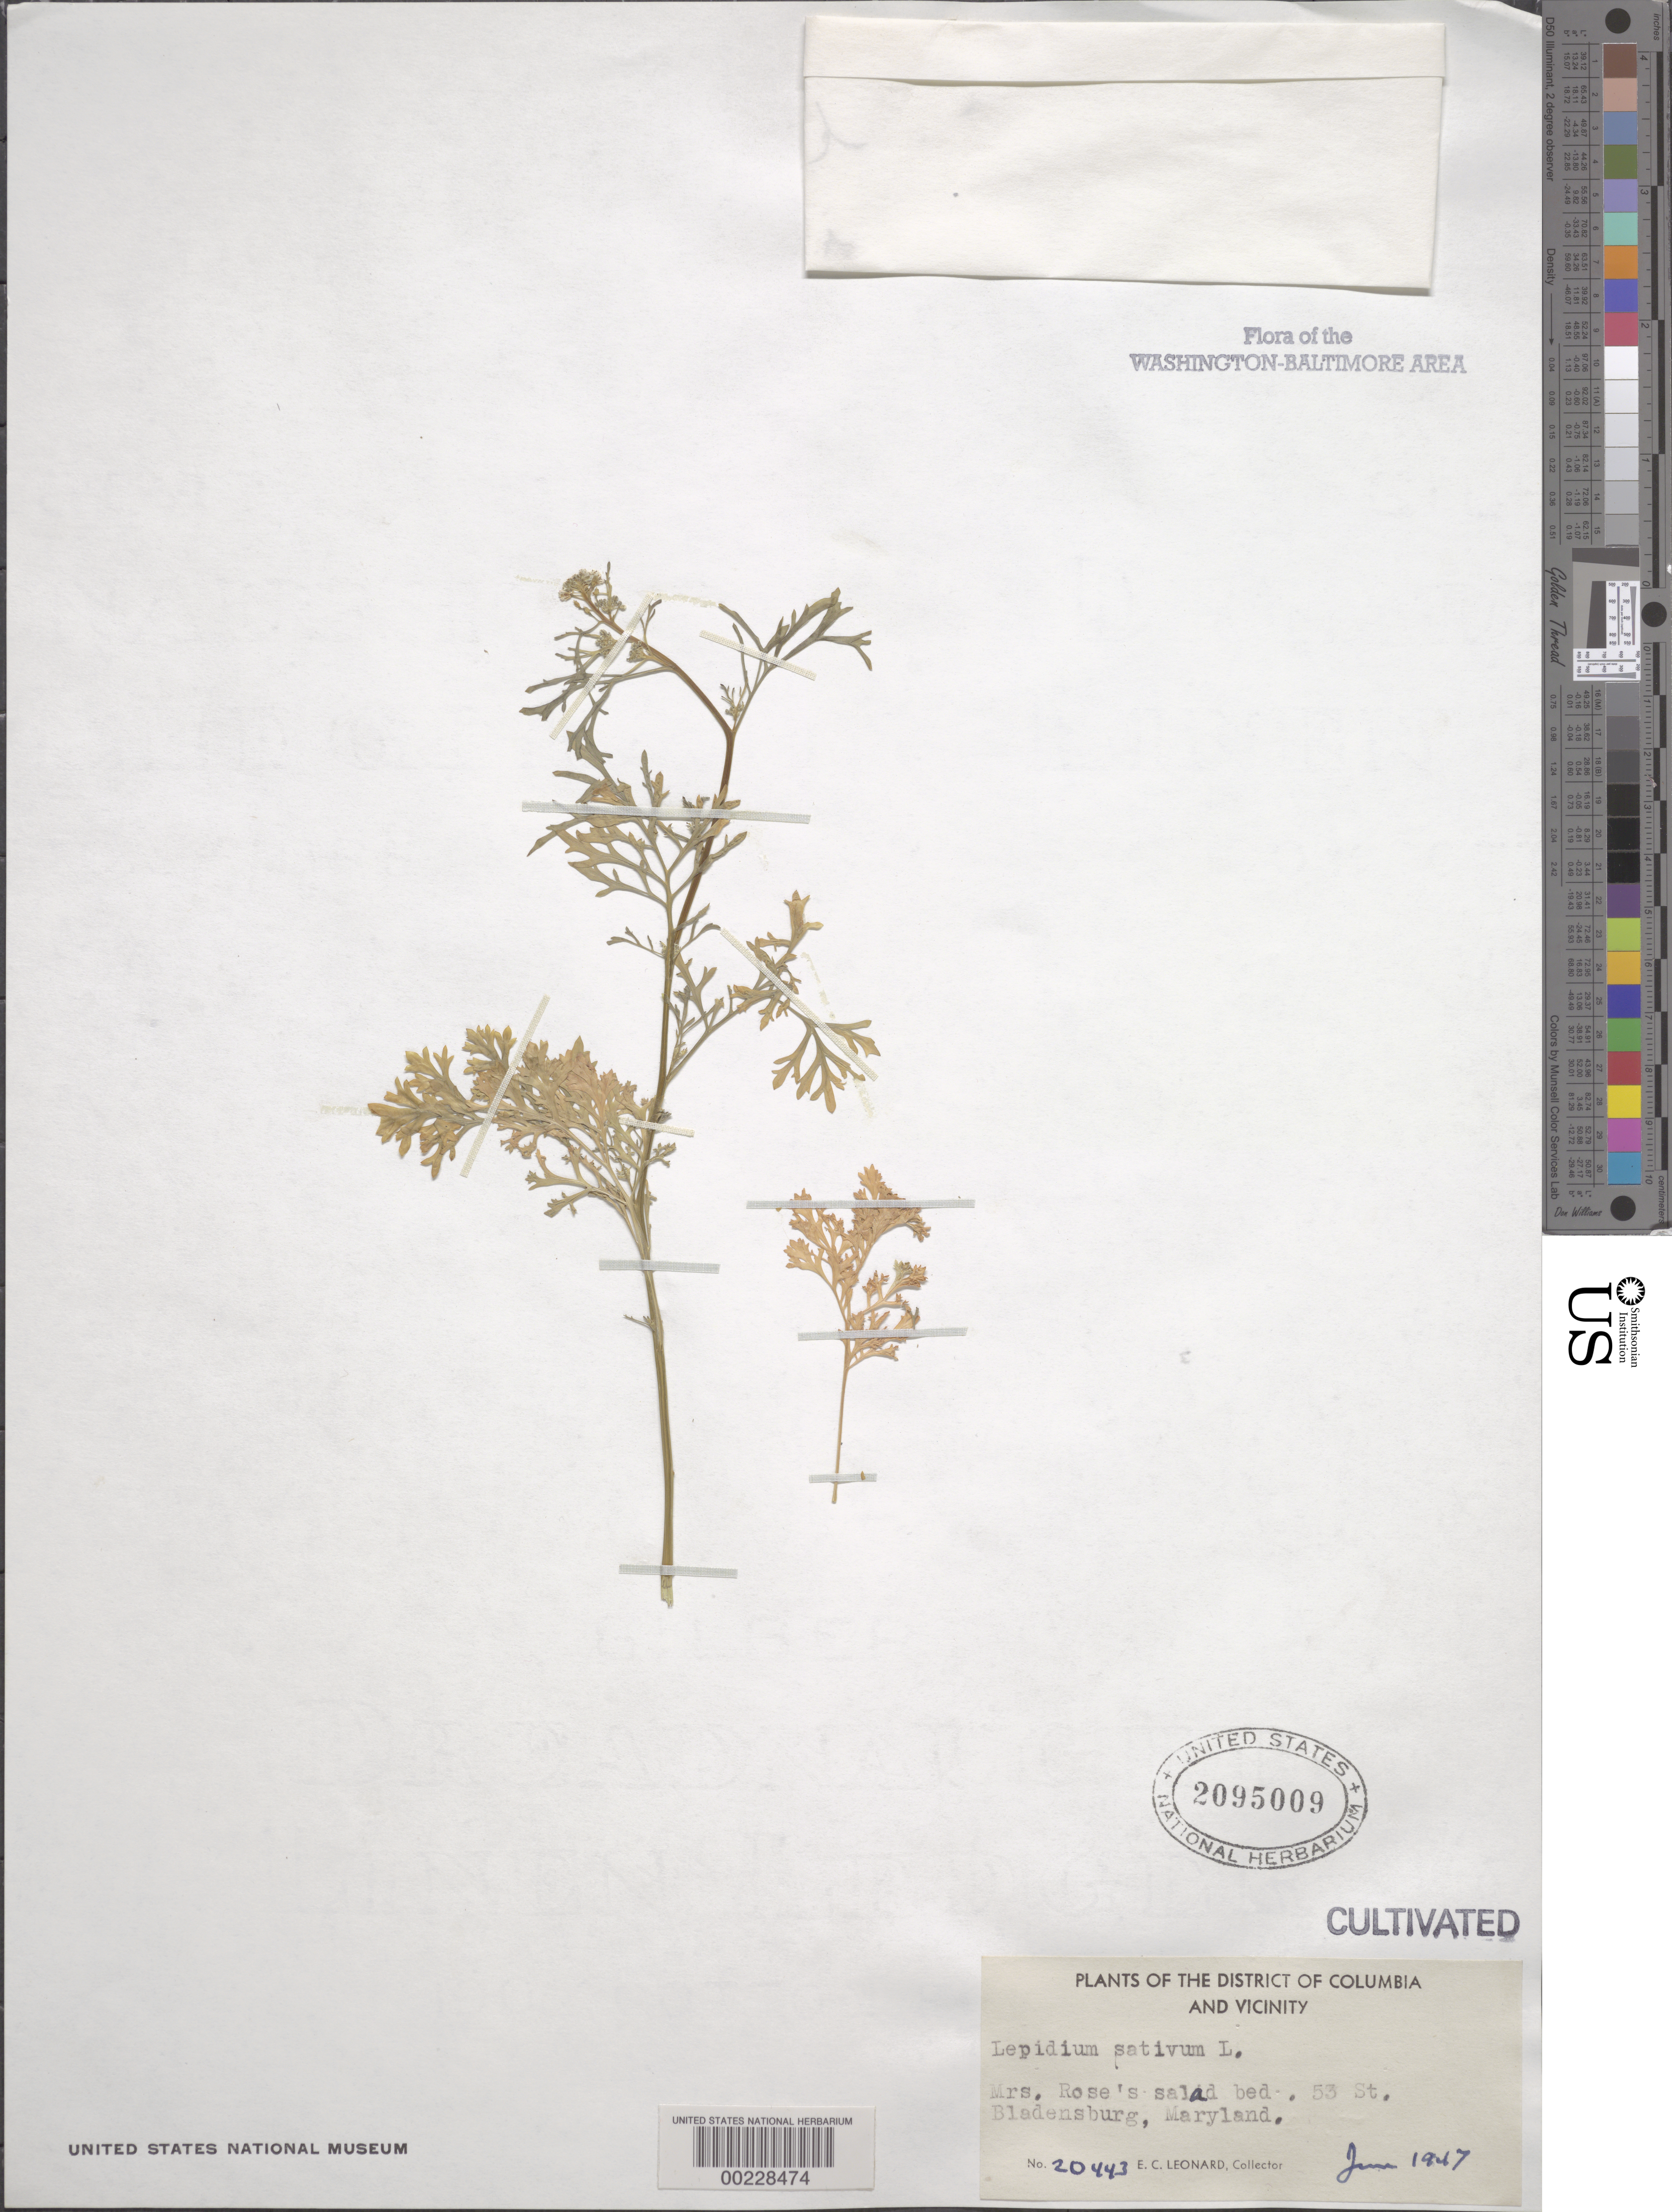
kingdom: Plantae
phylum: Tracheophyta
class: Magnoliopsida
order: Brassicales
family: Brassicaceae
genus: Lepidium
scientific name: Lepidium sativum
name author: L.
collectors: E. C. Leonard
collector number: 20443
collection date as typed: Jun 1947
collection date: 1947-06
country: United States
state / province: Maryland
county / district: Prince George's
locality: Bladensburg, 53st, Mrs. Rose's Salad Bed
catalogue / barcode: US 2095009